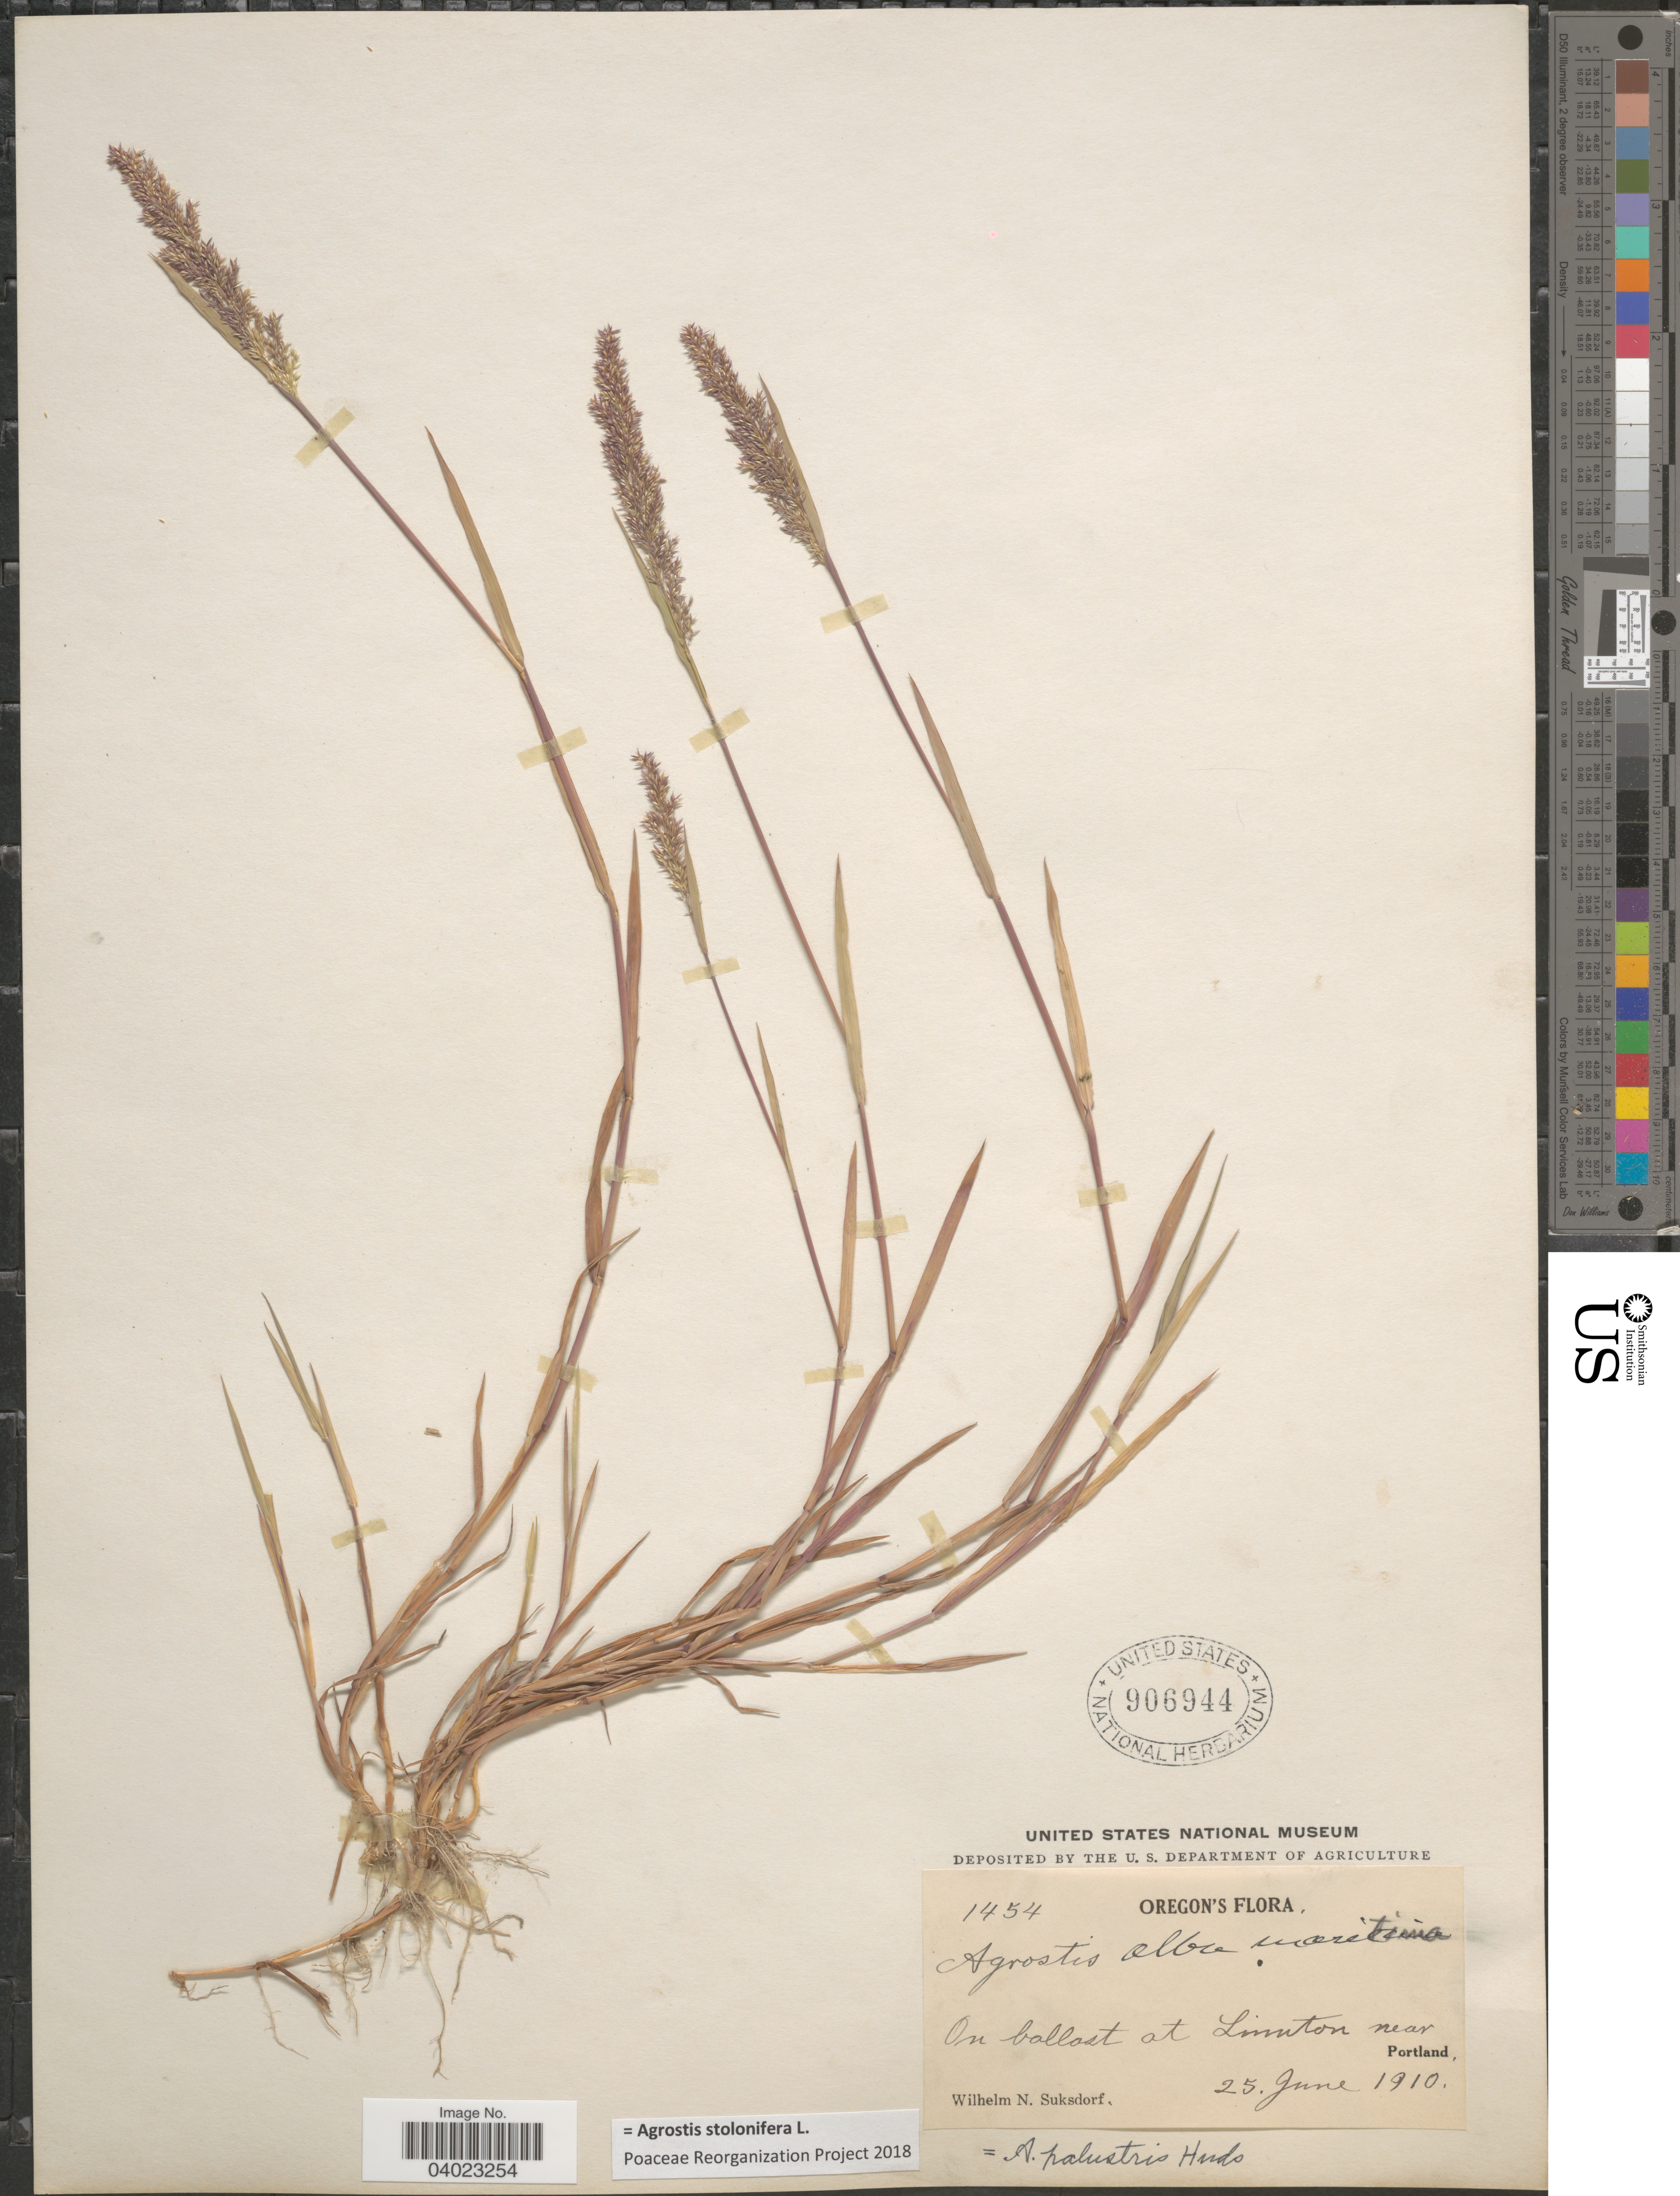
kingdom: Plantae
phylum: Tracheophyta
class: Liliopsida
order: Poales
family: Poaceae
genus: Agrostis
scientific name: Agrostis stolonifera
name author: L.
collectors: W. N. Suksdorf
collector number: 1454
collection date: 1910-06-25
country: United States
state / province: Oregon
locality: On ballast at Linnton near Portland.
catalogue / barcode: US 906944